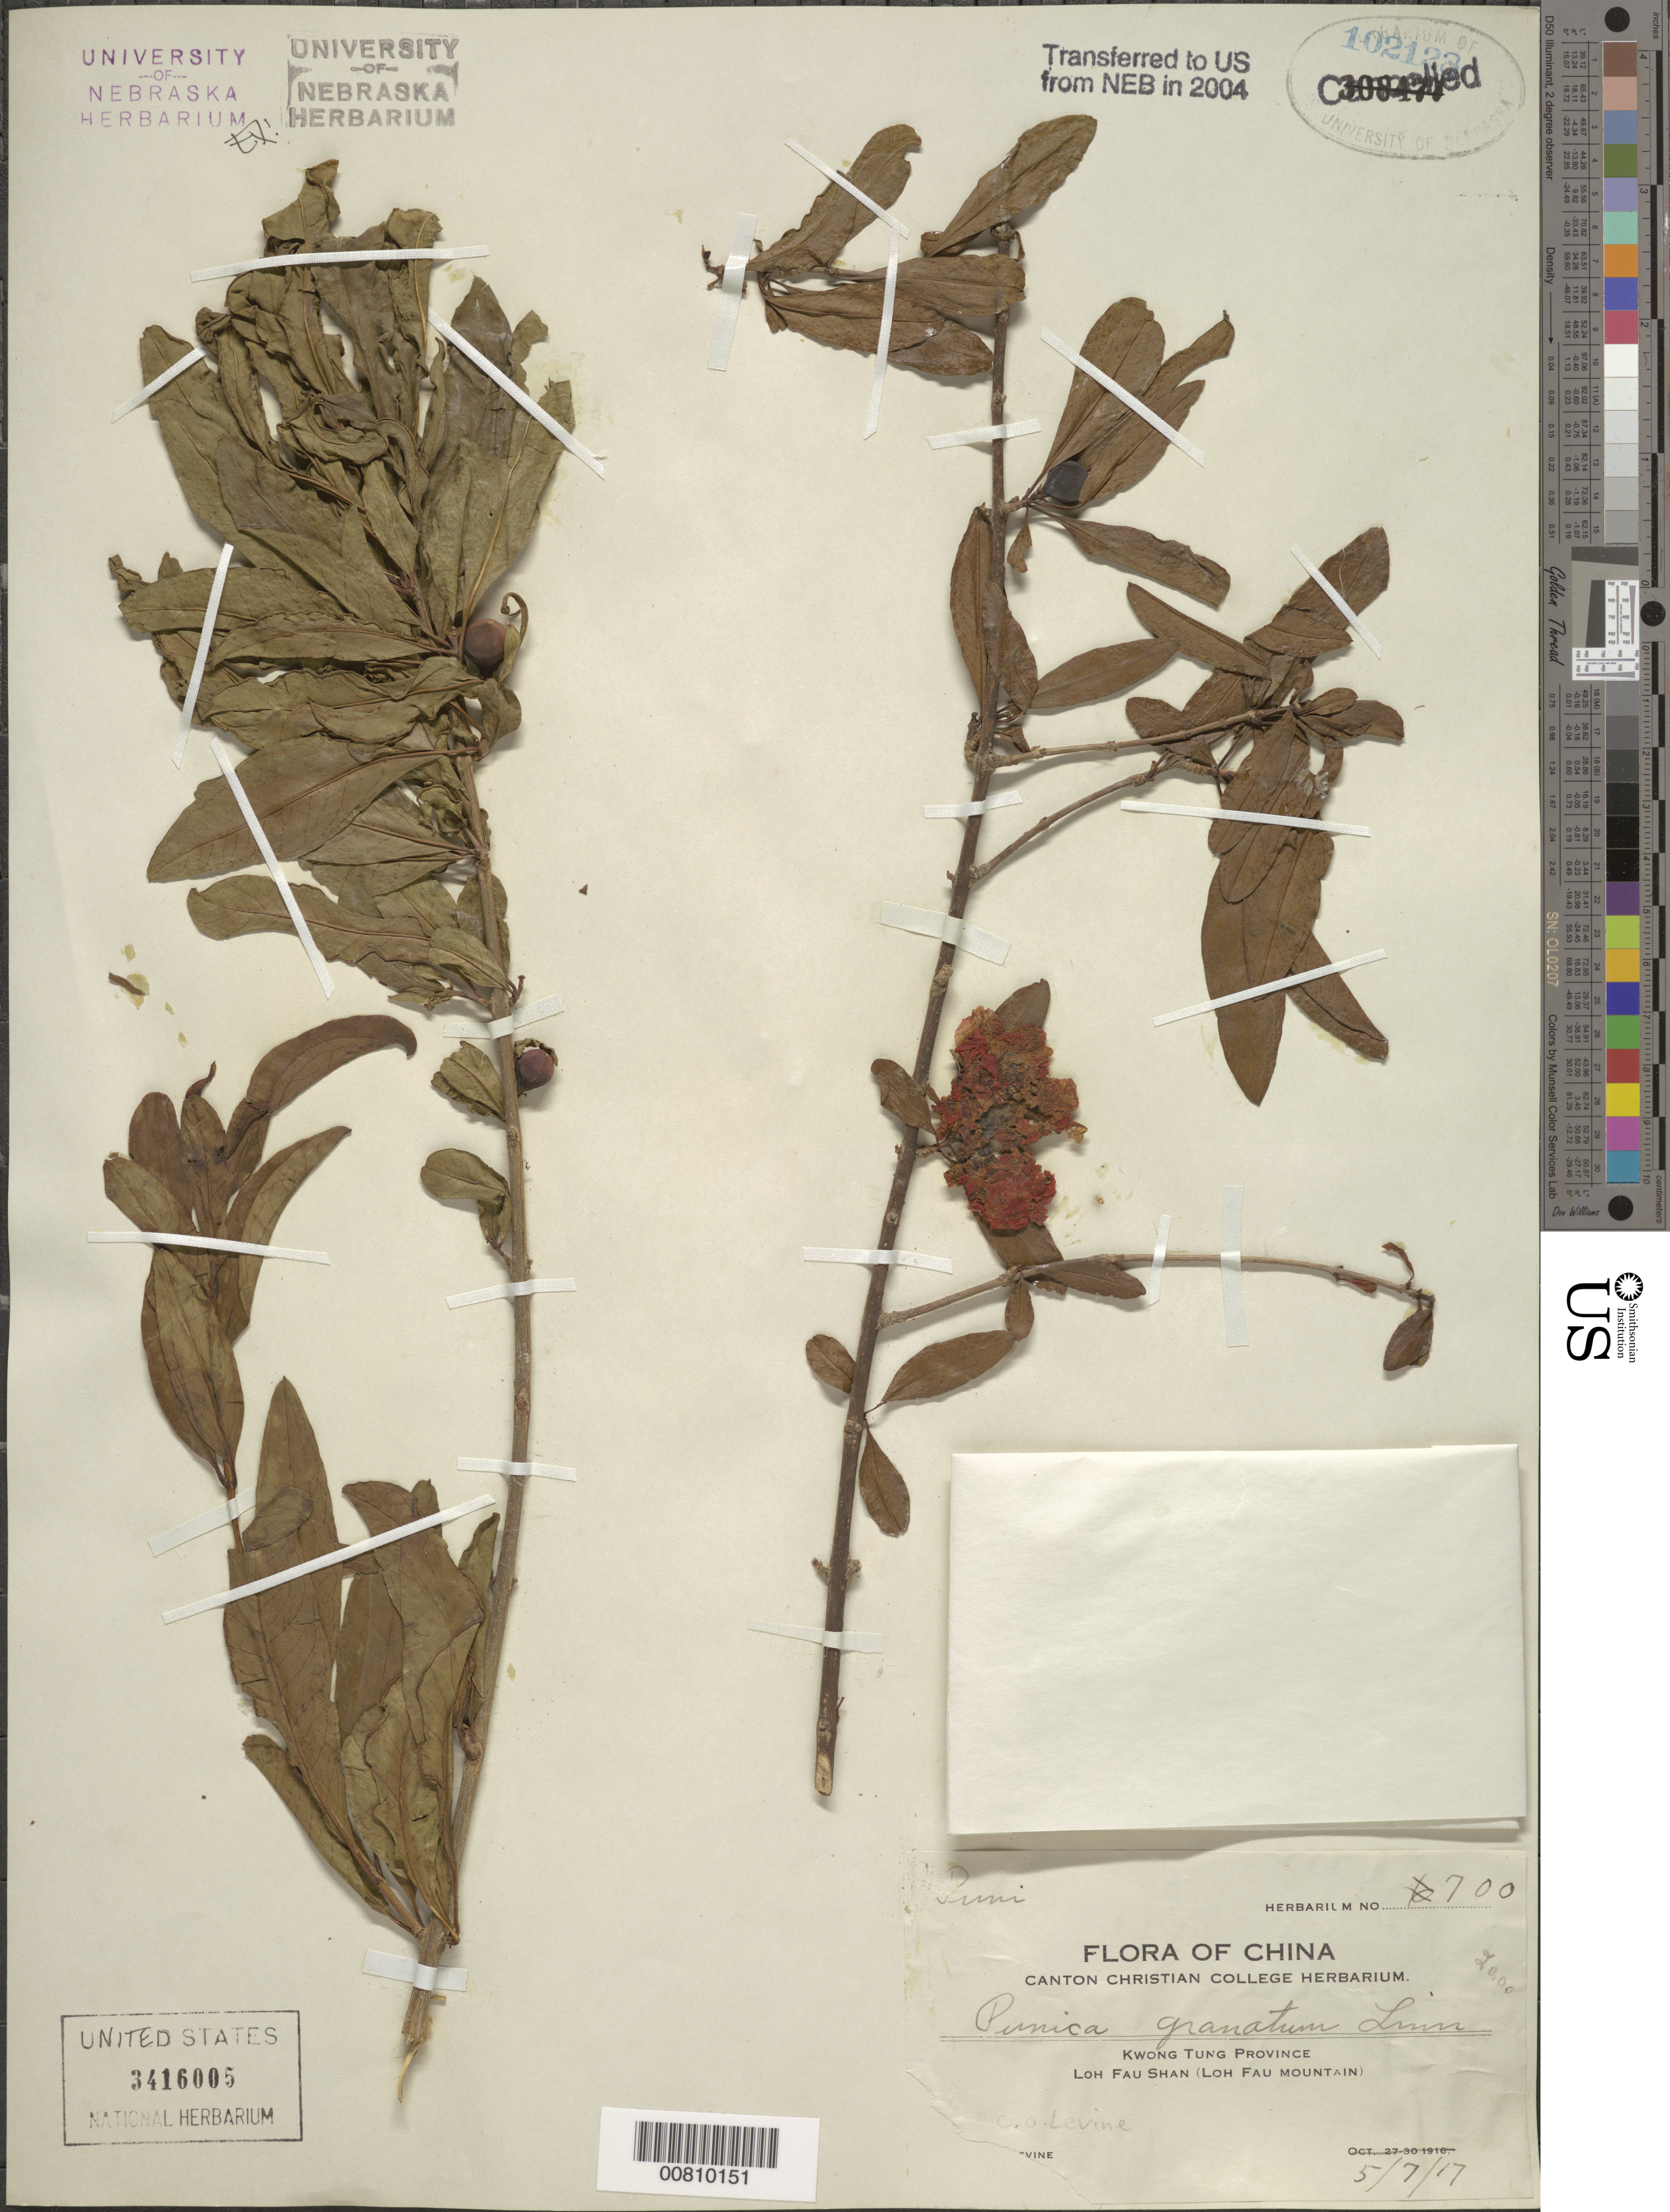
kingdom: Plantae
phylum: Tracheophyta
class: Magnoliopsida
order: Myrtales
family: Lythraceae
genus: Capuronia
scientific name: Capuronia madagascariensis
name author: Lourteig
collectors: C. O. Levine et al.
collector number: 700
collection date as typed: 07 May 1917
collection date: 1917-05-07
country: China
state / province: Guangdong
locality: Kwong Tung prov, Loh Fau Shan (Loh Fau Mountain)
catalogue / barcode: US 3416005